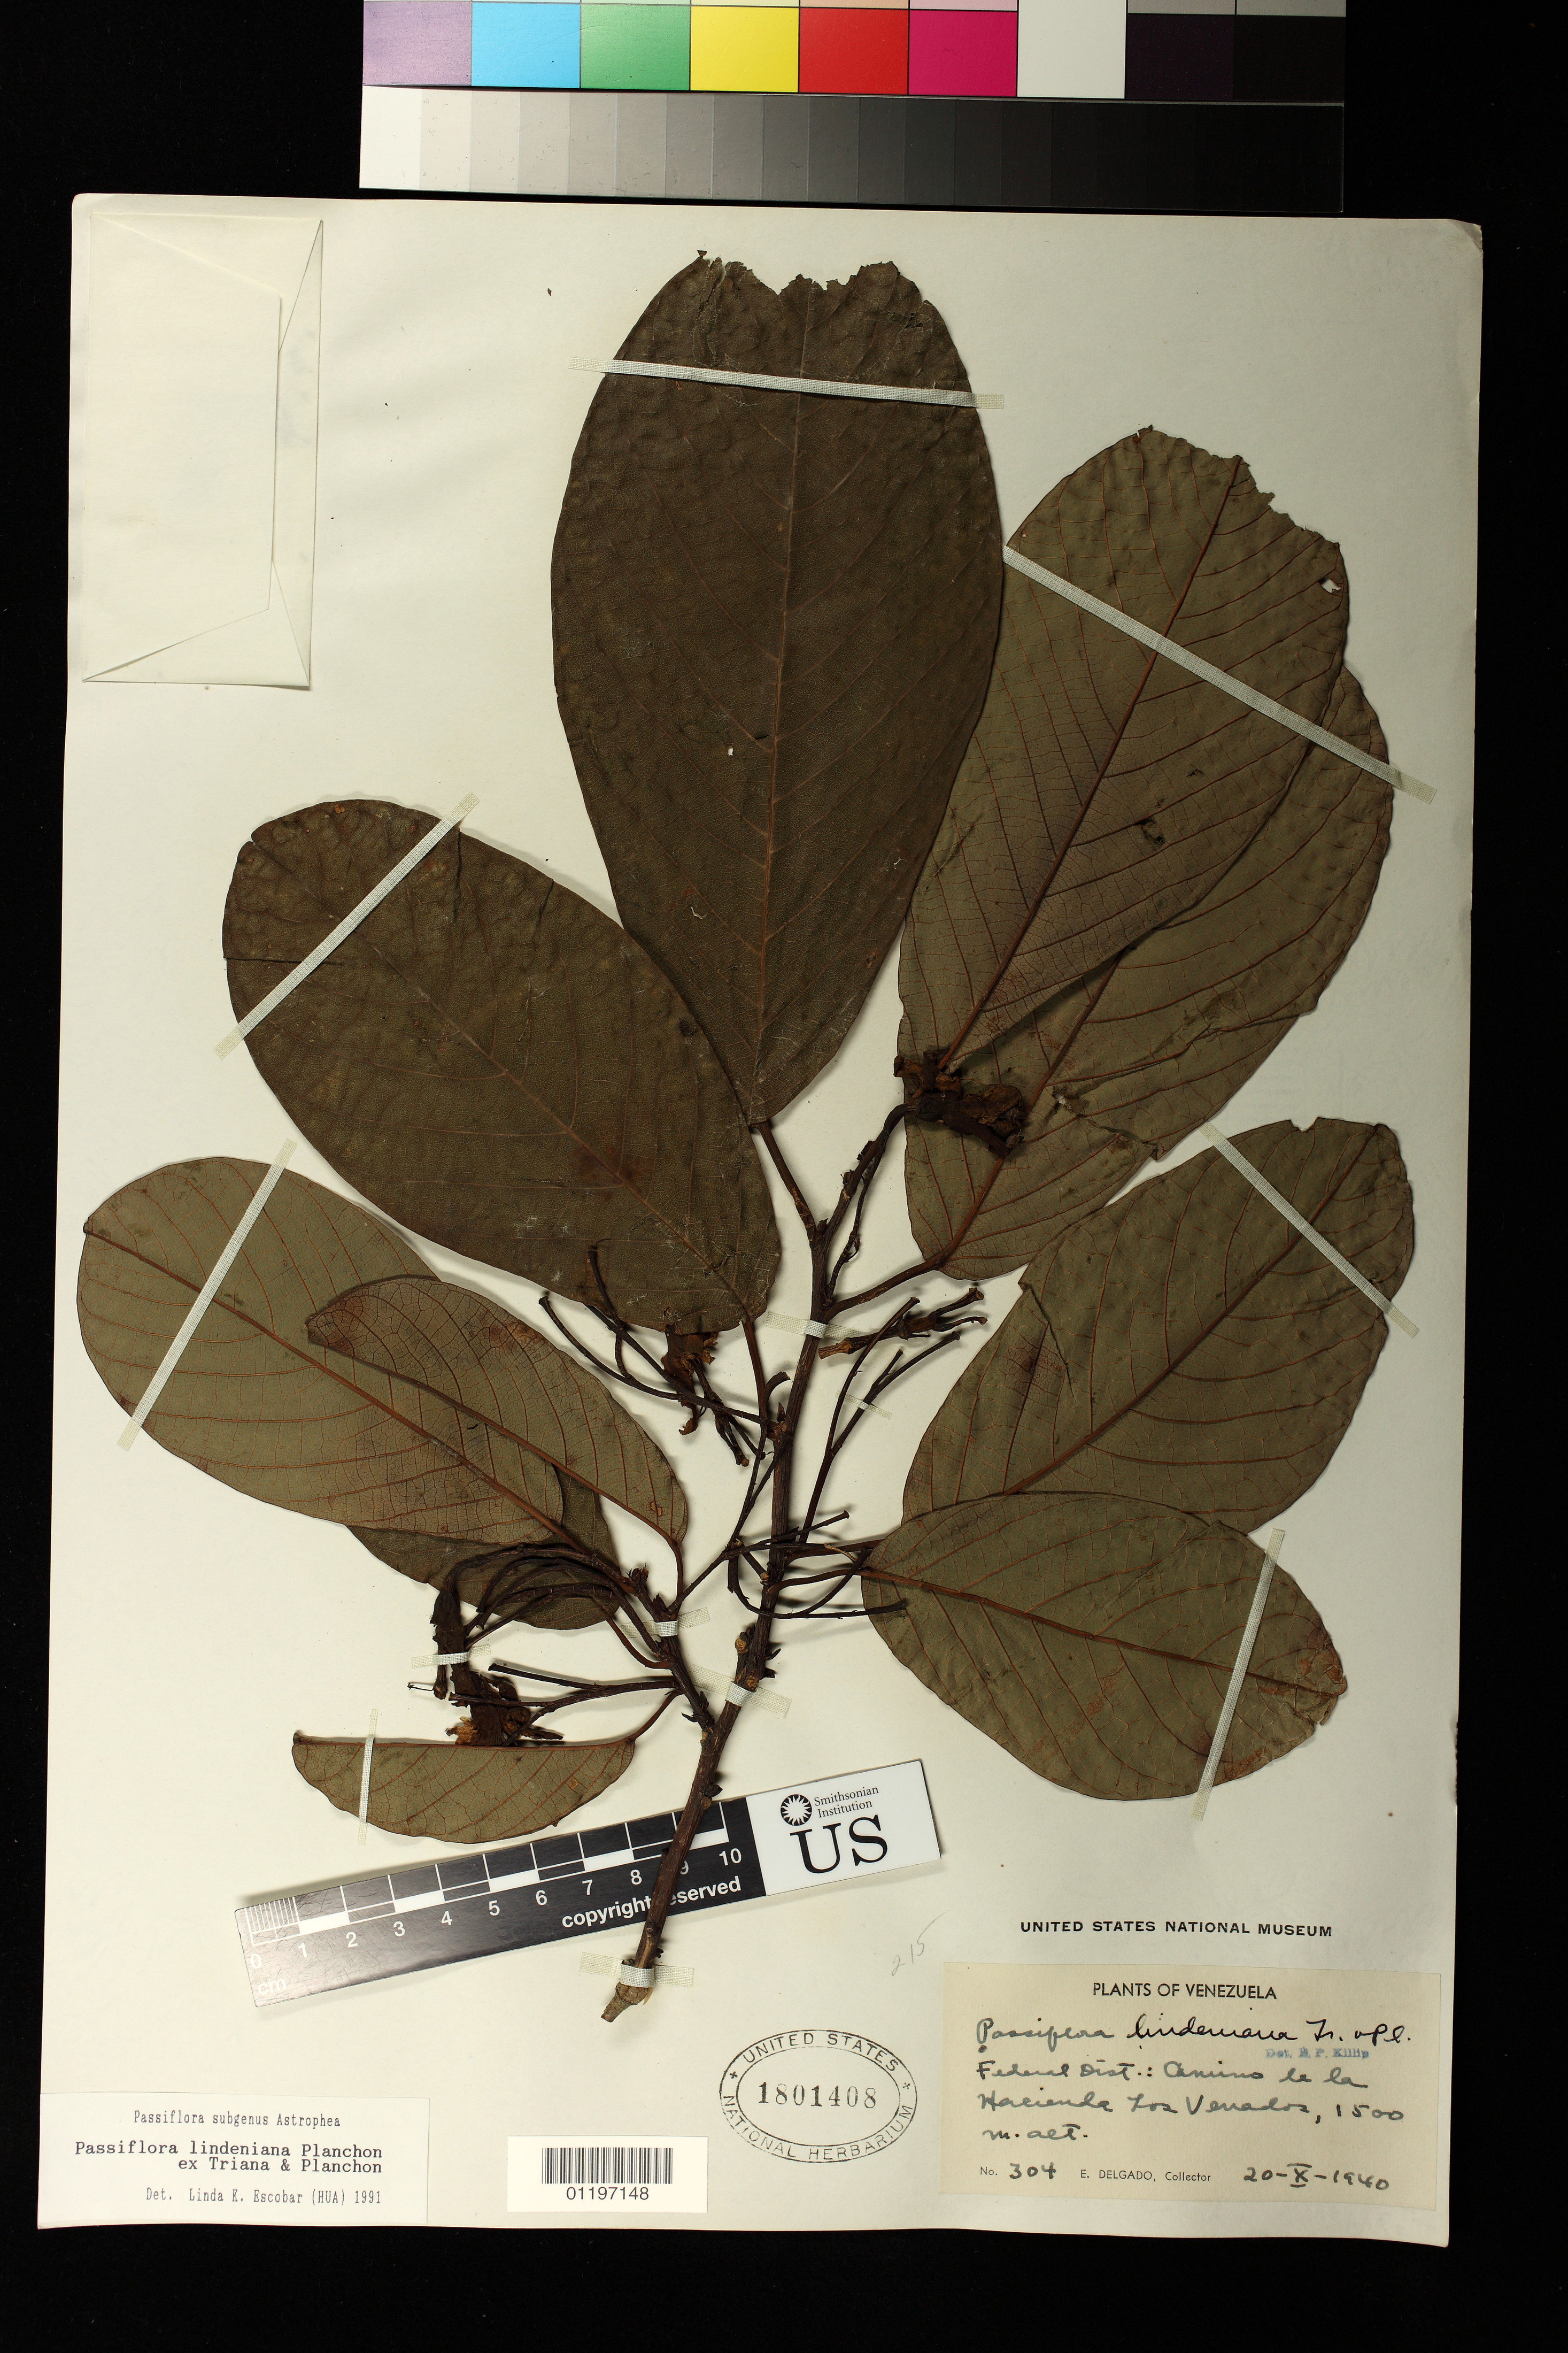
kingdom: Plantae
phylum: Tracheophyta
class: Magnoliopsida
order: Malpighiales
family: Passifloraceae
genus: Passiflora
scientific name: Passiflora lindeniana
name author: Planch.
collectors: E. Delgado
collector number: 304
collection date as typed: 20 Oct 1940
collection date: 1940-10-20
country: Venezuela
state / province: Distrito Federal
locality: Camino de la Hacienda Las Venados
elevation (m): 1500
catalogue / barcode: US 1801408